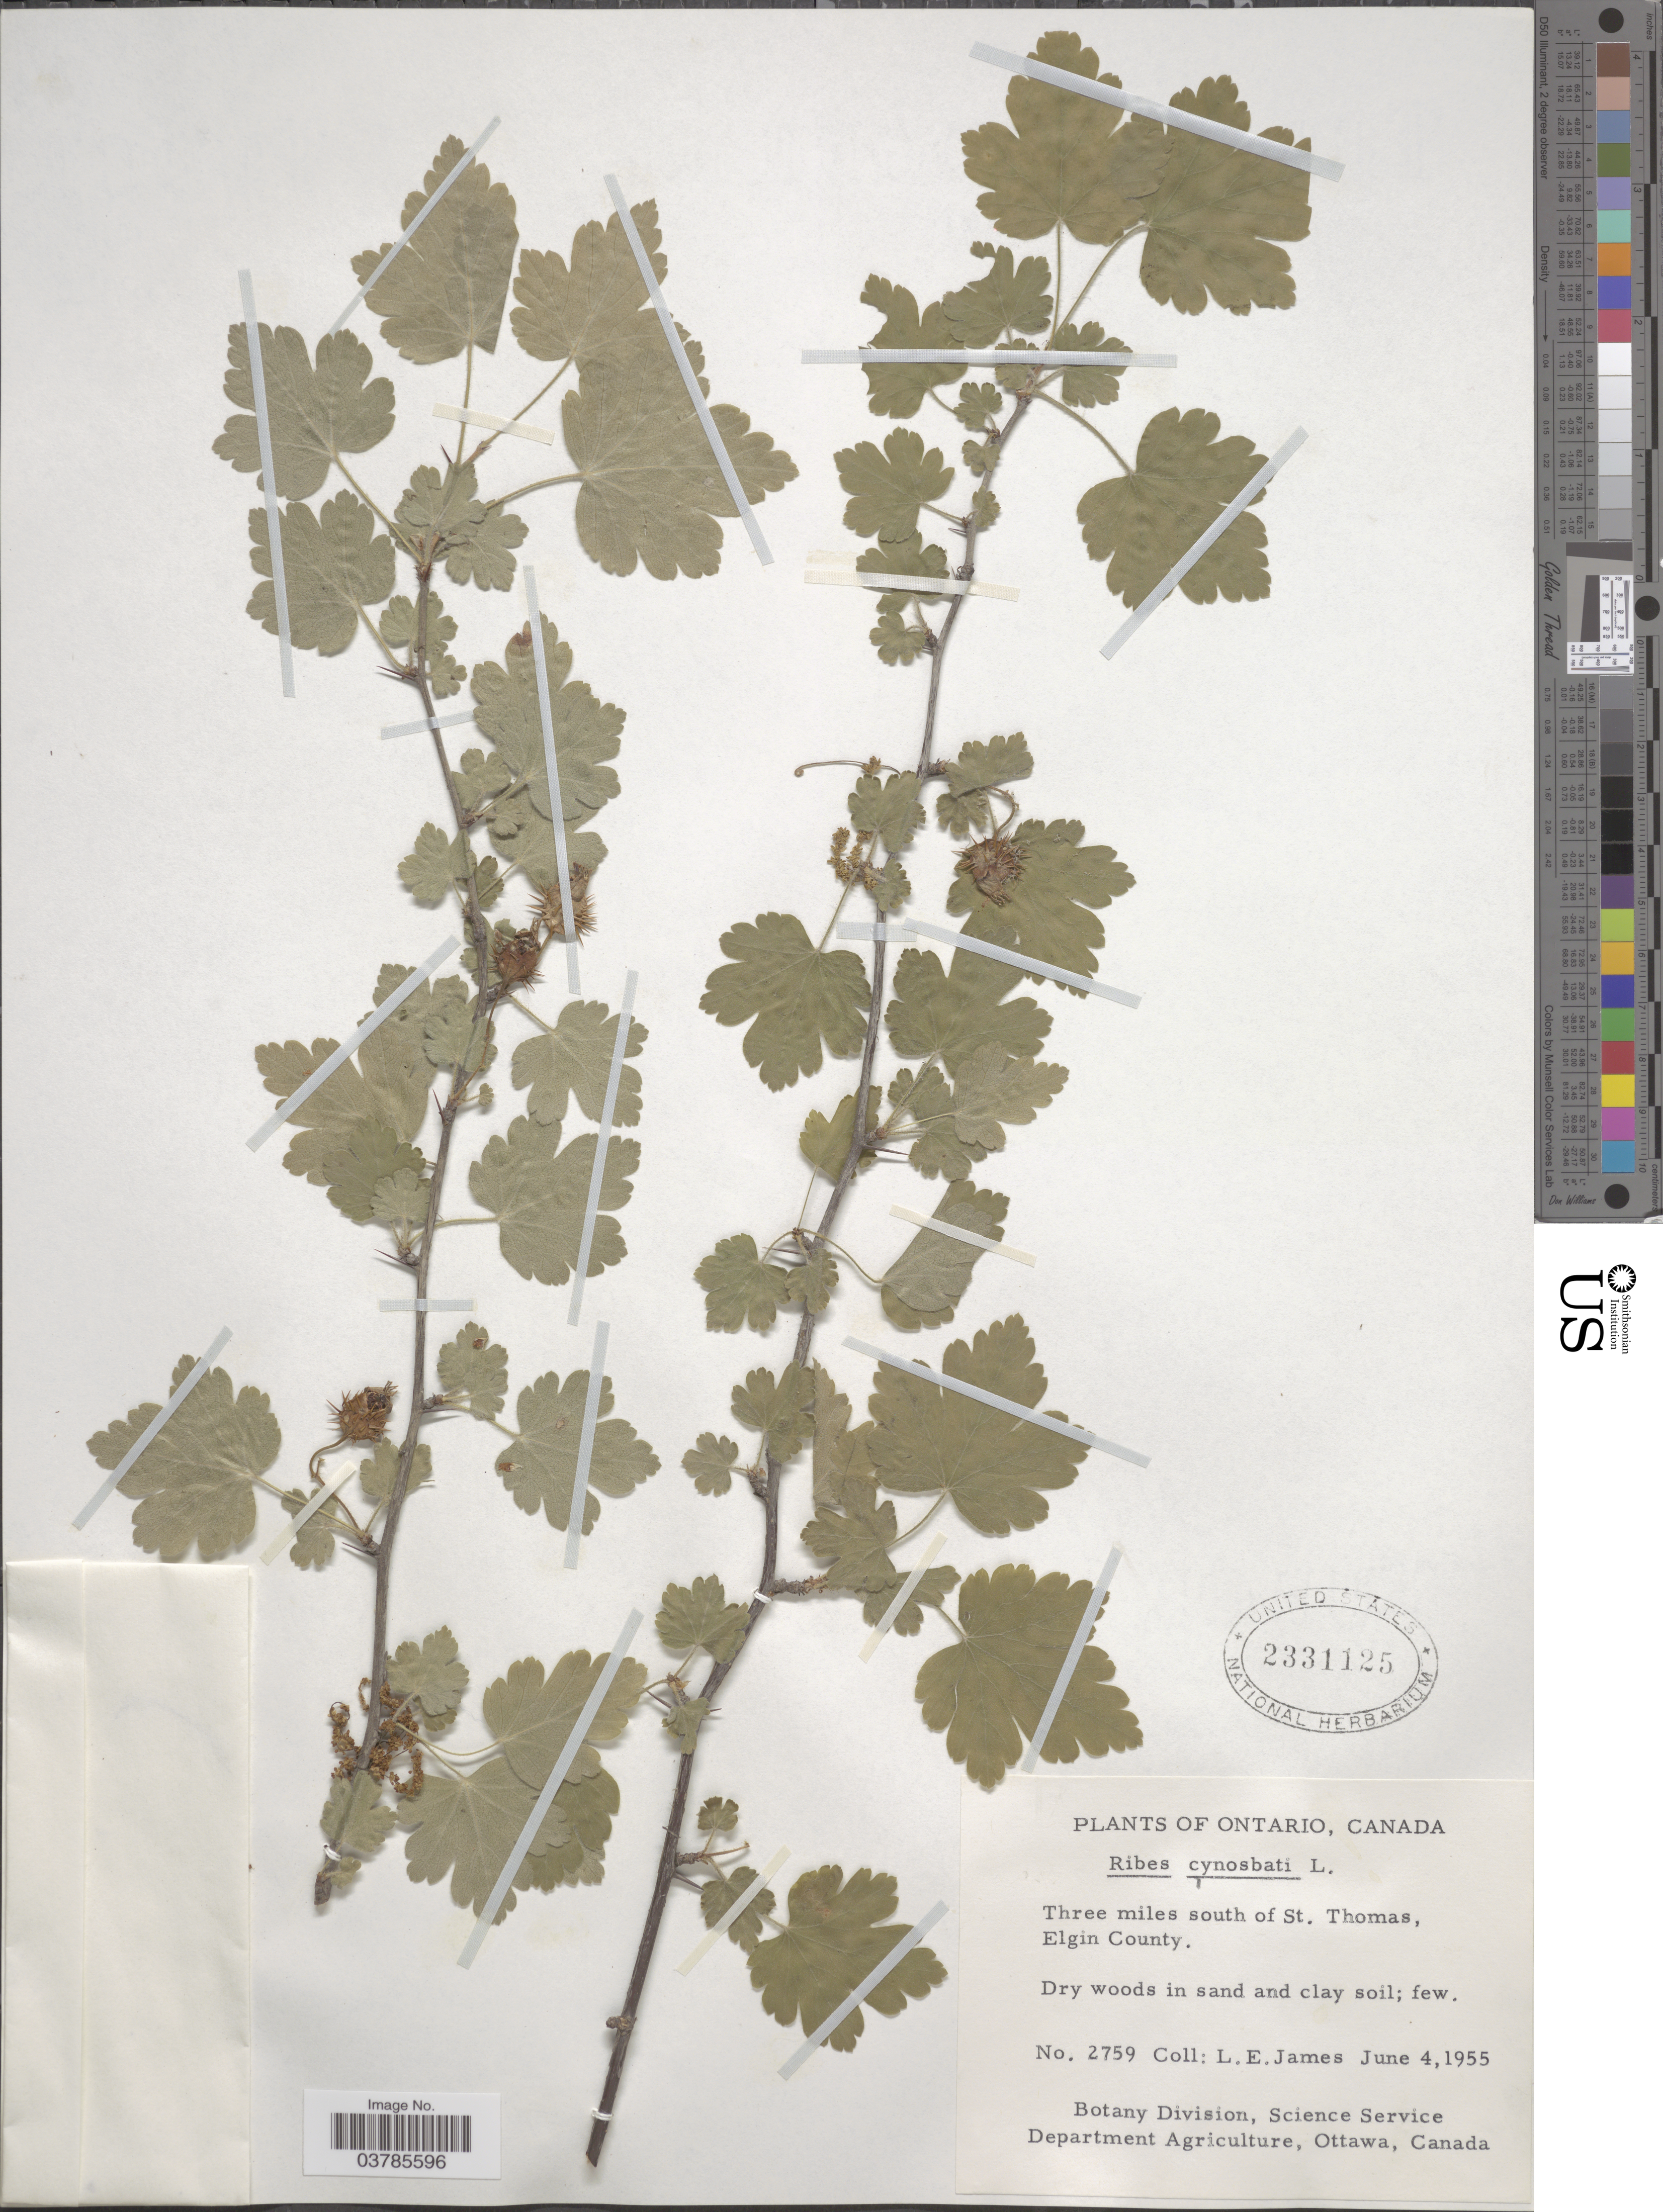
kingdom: Plantae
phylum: Tracheophyta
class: Magnoliopsida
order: Saxifragales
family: Grossulariaceae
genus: Ribes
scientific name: Ribes cynosbati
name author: L.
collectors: L. E. James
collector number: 2759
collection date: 1955-06-04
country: Canada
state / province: Ontario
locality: Three miles south of St. Thomas, Elgin County.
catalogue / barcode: US 2331125